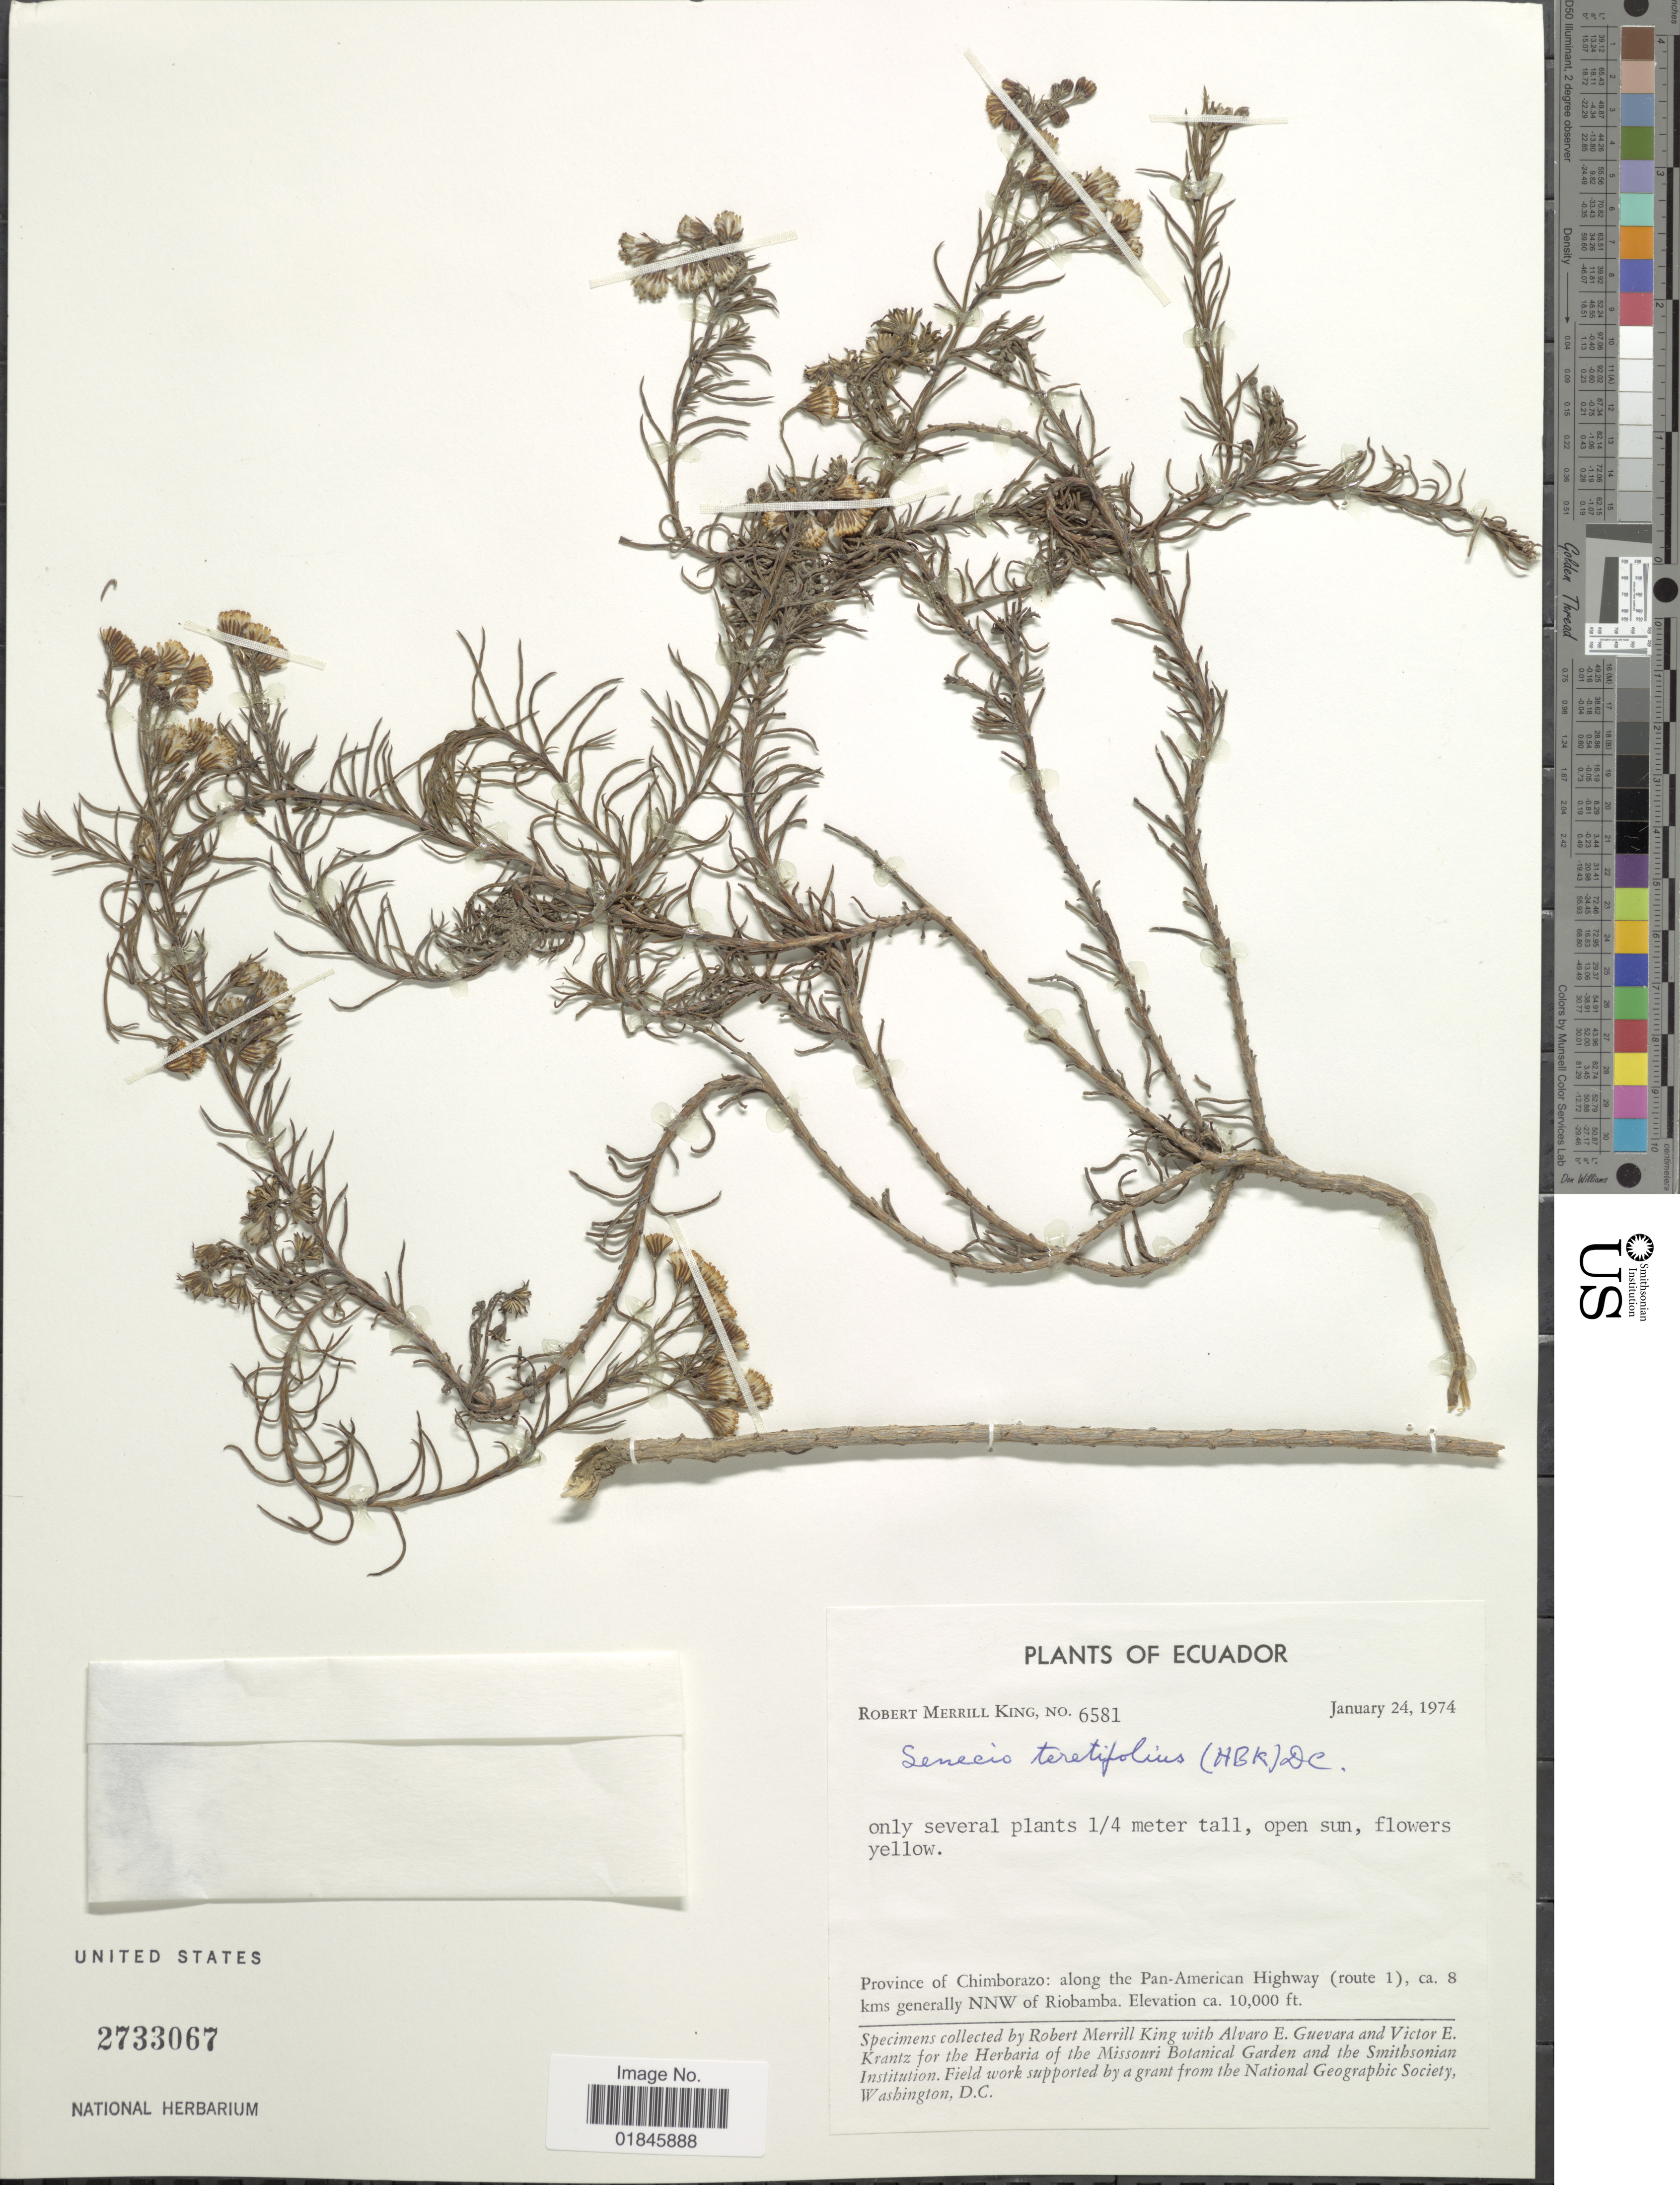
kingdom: Plantae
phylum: Tracheophyta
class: Magnoliopsida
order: Asterales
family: Asteraceae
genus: Pentacalia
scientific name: Pentacalia teretifolia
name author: (Kunth) Cuatrec.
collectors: R. M. King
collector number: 6581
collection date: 1974-01-24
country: Ecuador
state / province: Chimborazo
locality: Province of Chimborazo: along the Pan-American Highway (route 1), ca. 8 kms generally NNW of Riobamba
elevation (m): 3048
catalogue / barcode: US 2733067